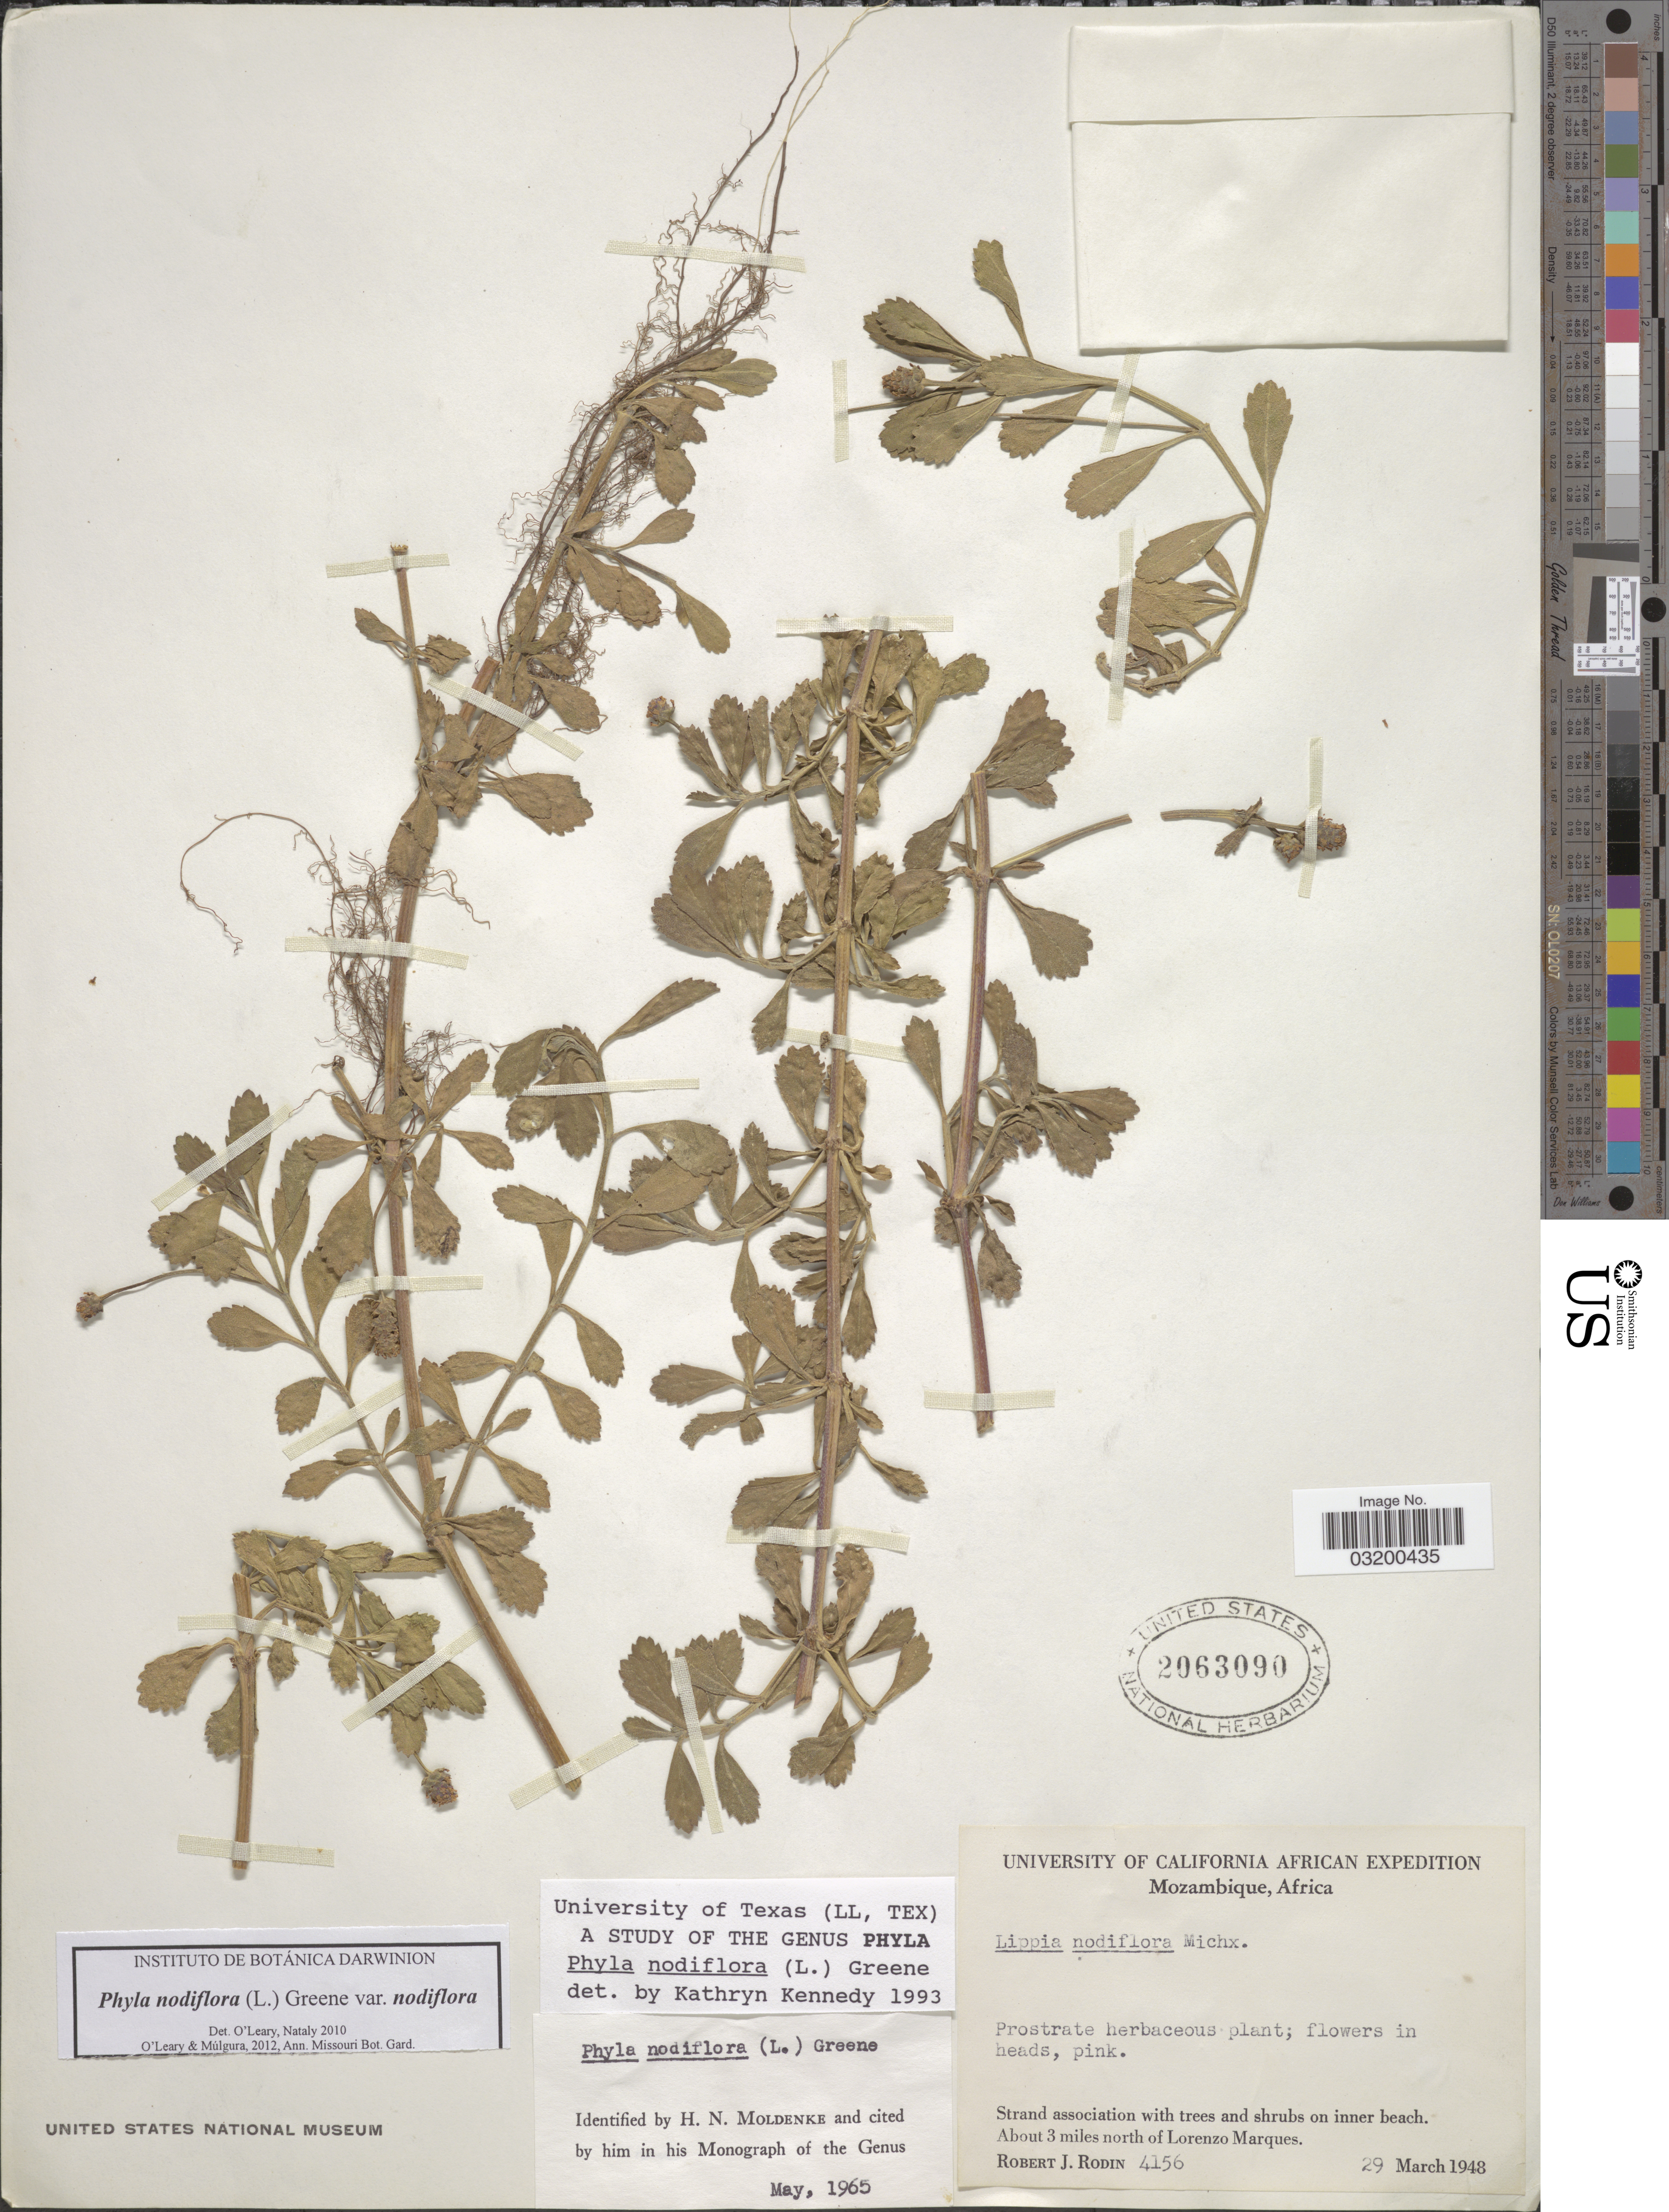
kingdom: Plantae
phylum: Tracheophyta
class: Magnoliopsida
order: Lamiales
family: Verbenaceae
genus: Phyla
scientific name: Phyla nodiflora var. nodiflora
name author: (L.) Greene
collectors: R. J. Rodin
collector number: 4156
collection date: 1948-03-29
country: Mozambique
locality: About 3 miles north of Lorenzo Marques.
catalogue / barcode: US 2063090